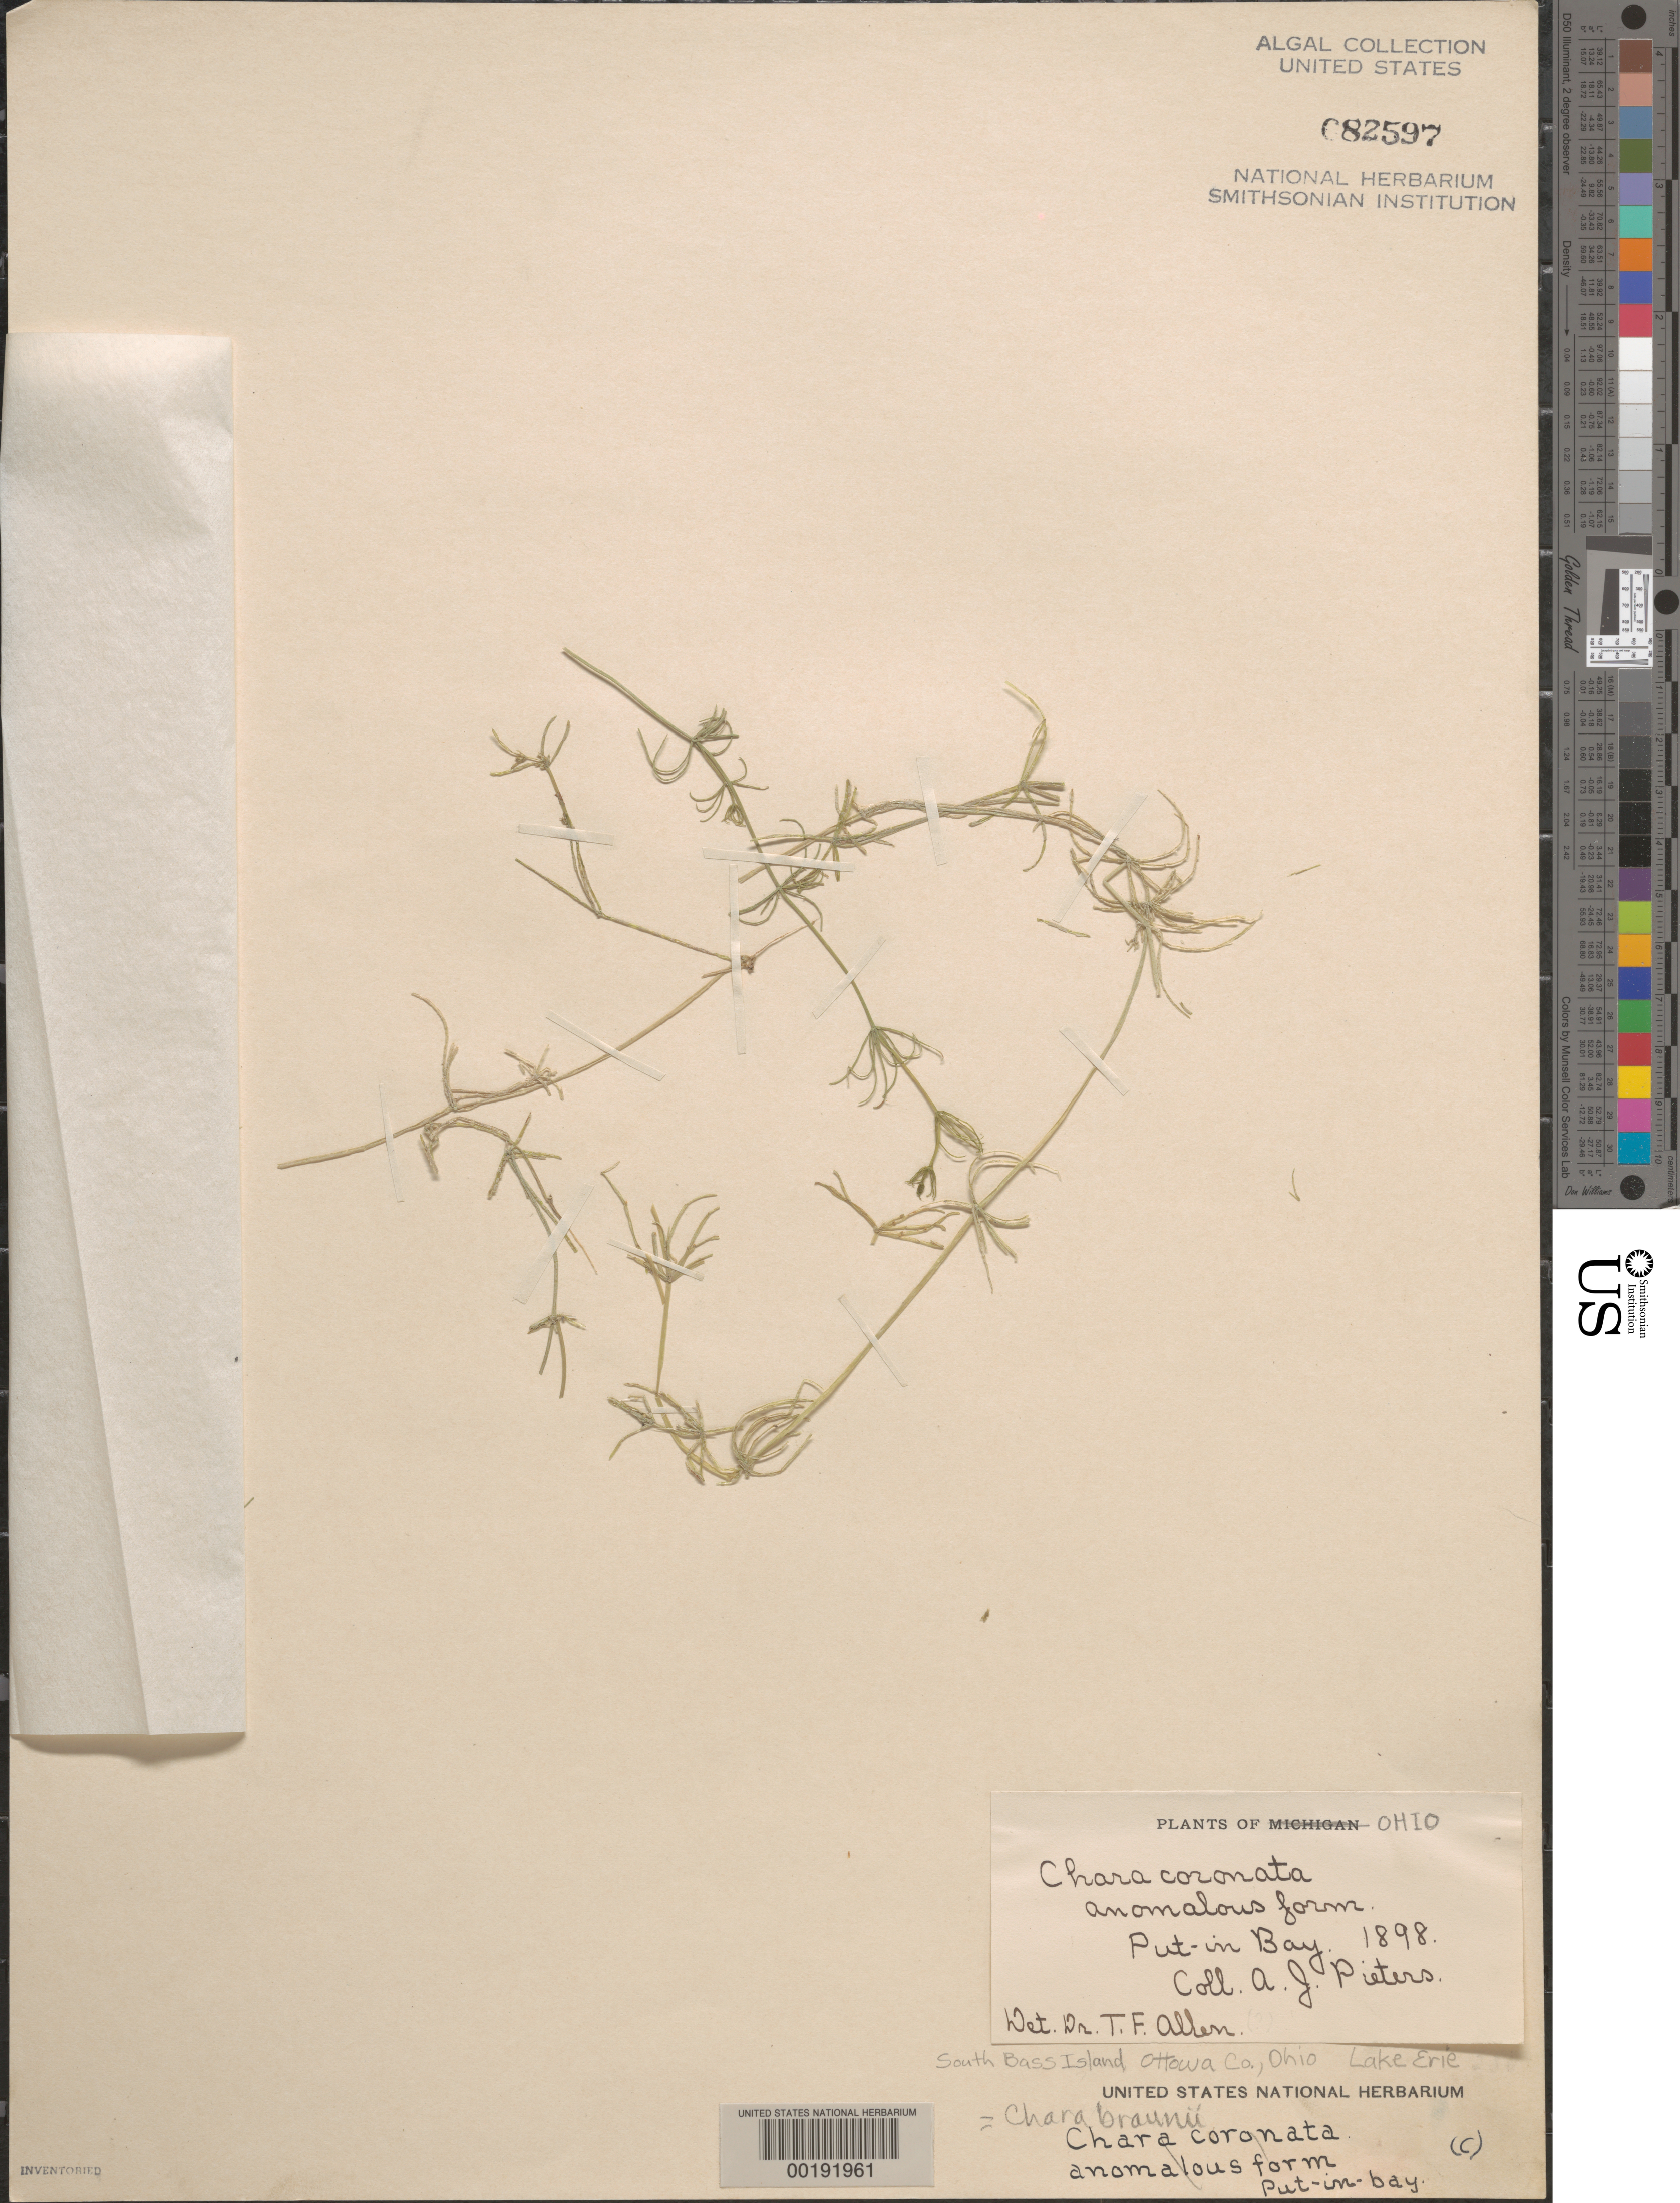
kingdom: Plantae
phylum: Charophyta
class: Charophyceae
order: Charales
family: Characeae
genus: Chara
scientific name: Chara braunii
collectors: A. Pieters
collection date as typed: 1898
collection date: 1898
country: United States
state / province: Ohio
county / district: Ottawa County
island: South Bass Island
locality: Put-in Bay, Lake Erie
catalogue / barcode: US 82597